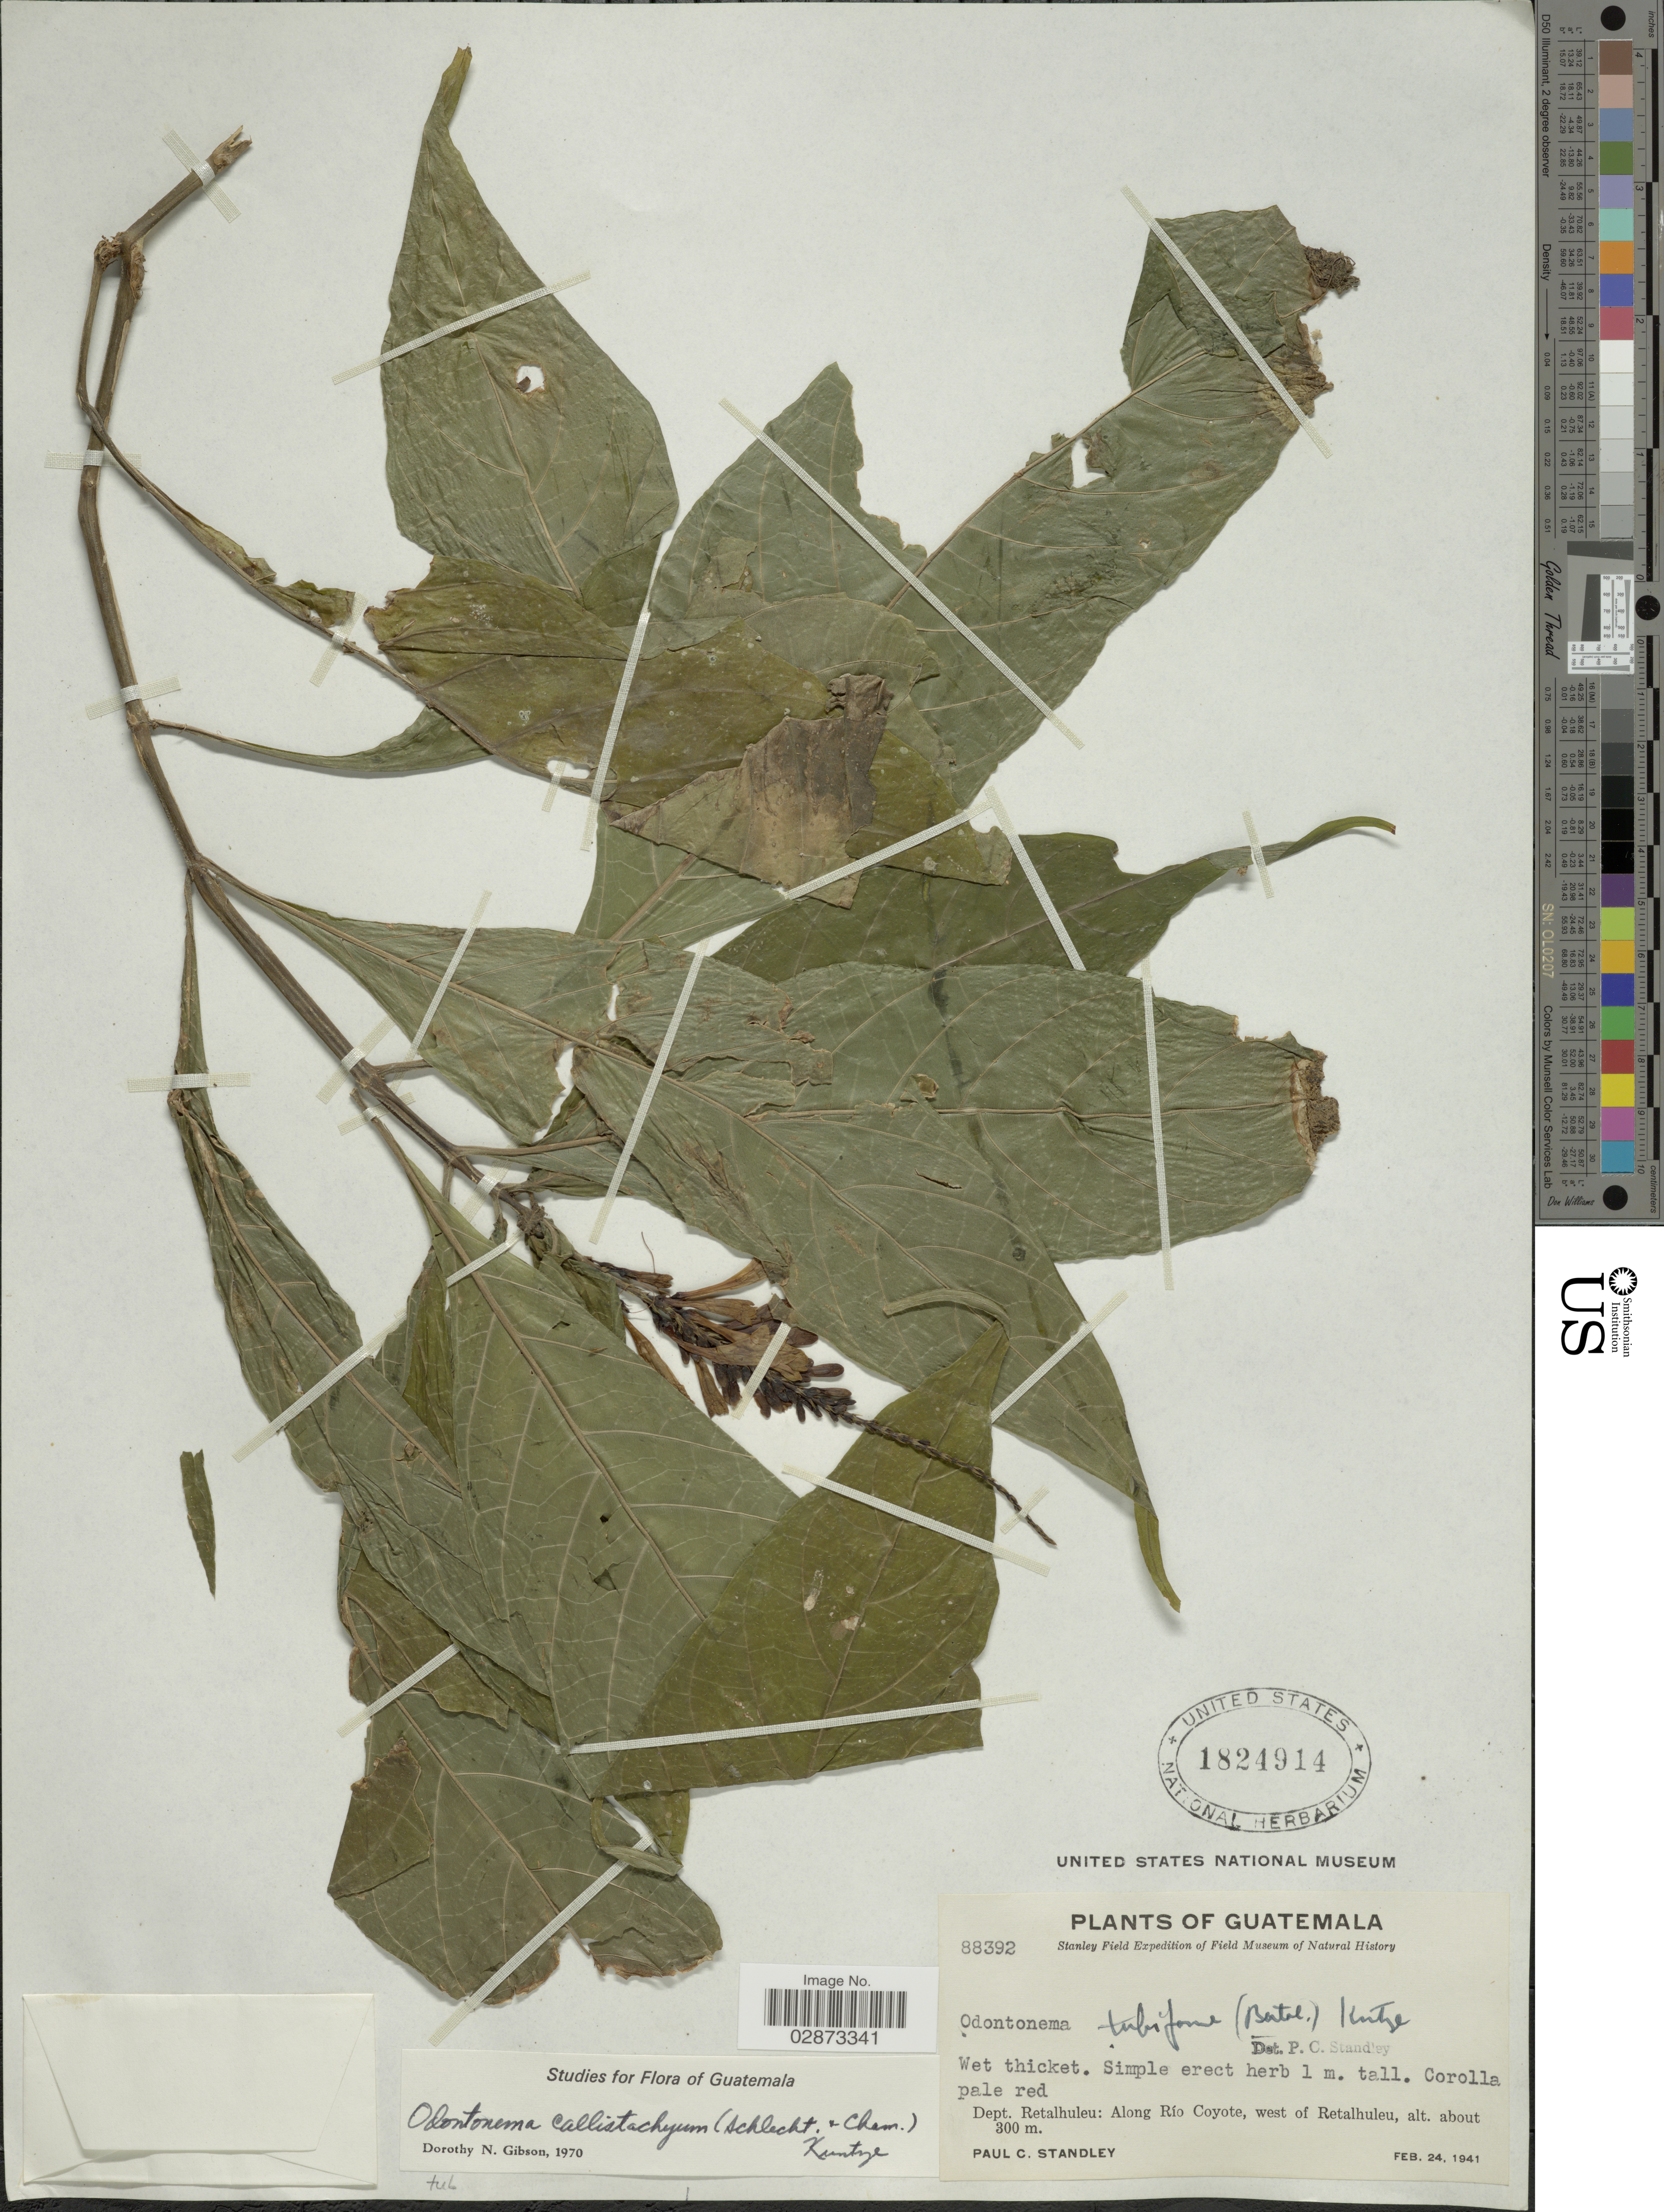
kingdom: Plantae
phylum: Tracheophyta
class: Magnoliopsida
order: Lamiales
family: Acanthaceae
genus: Odontonema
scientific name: Odontonema callistachyum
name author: (Schltdl. & Cham.) Kuntze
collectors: P. C. Standley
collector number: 88392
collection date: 1941-02-24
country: Guatemala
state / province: Retalhuleu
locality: Dept. Retalhuleu: Along Río Coyote, west of Retalhuleu.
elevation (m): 300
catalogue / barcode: US 1824914